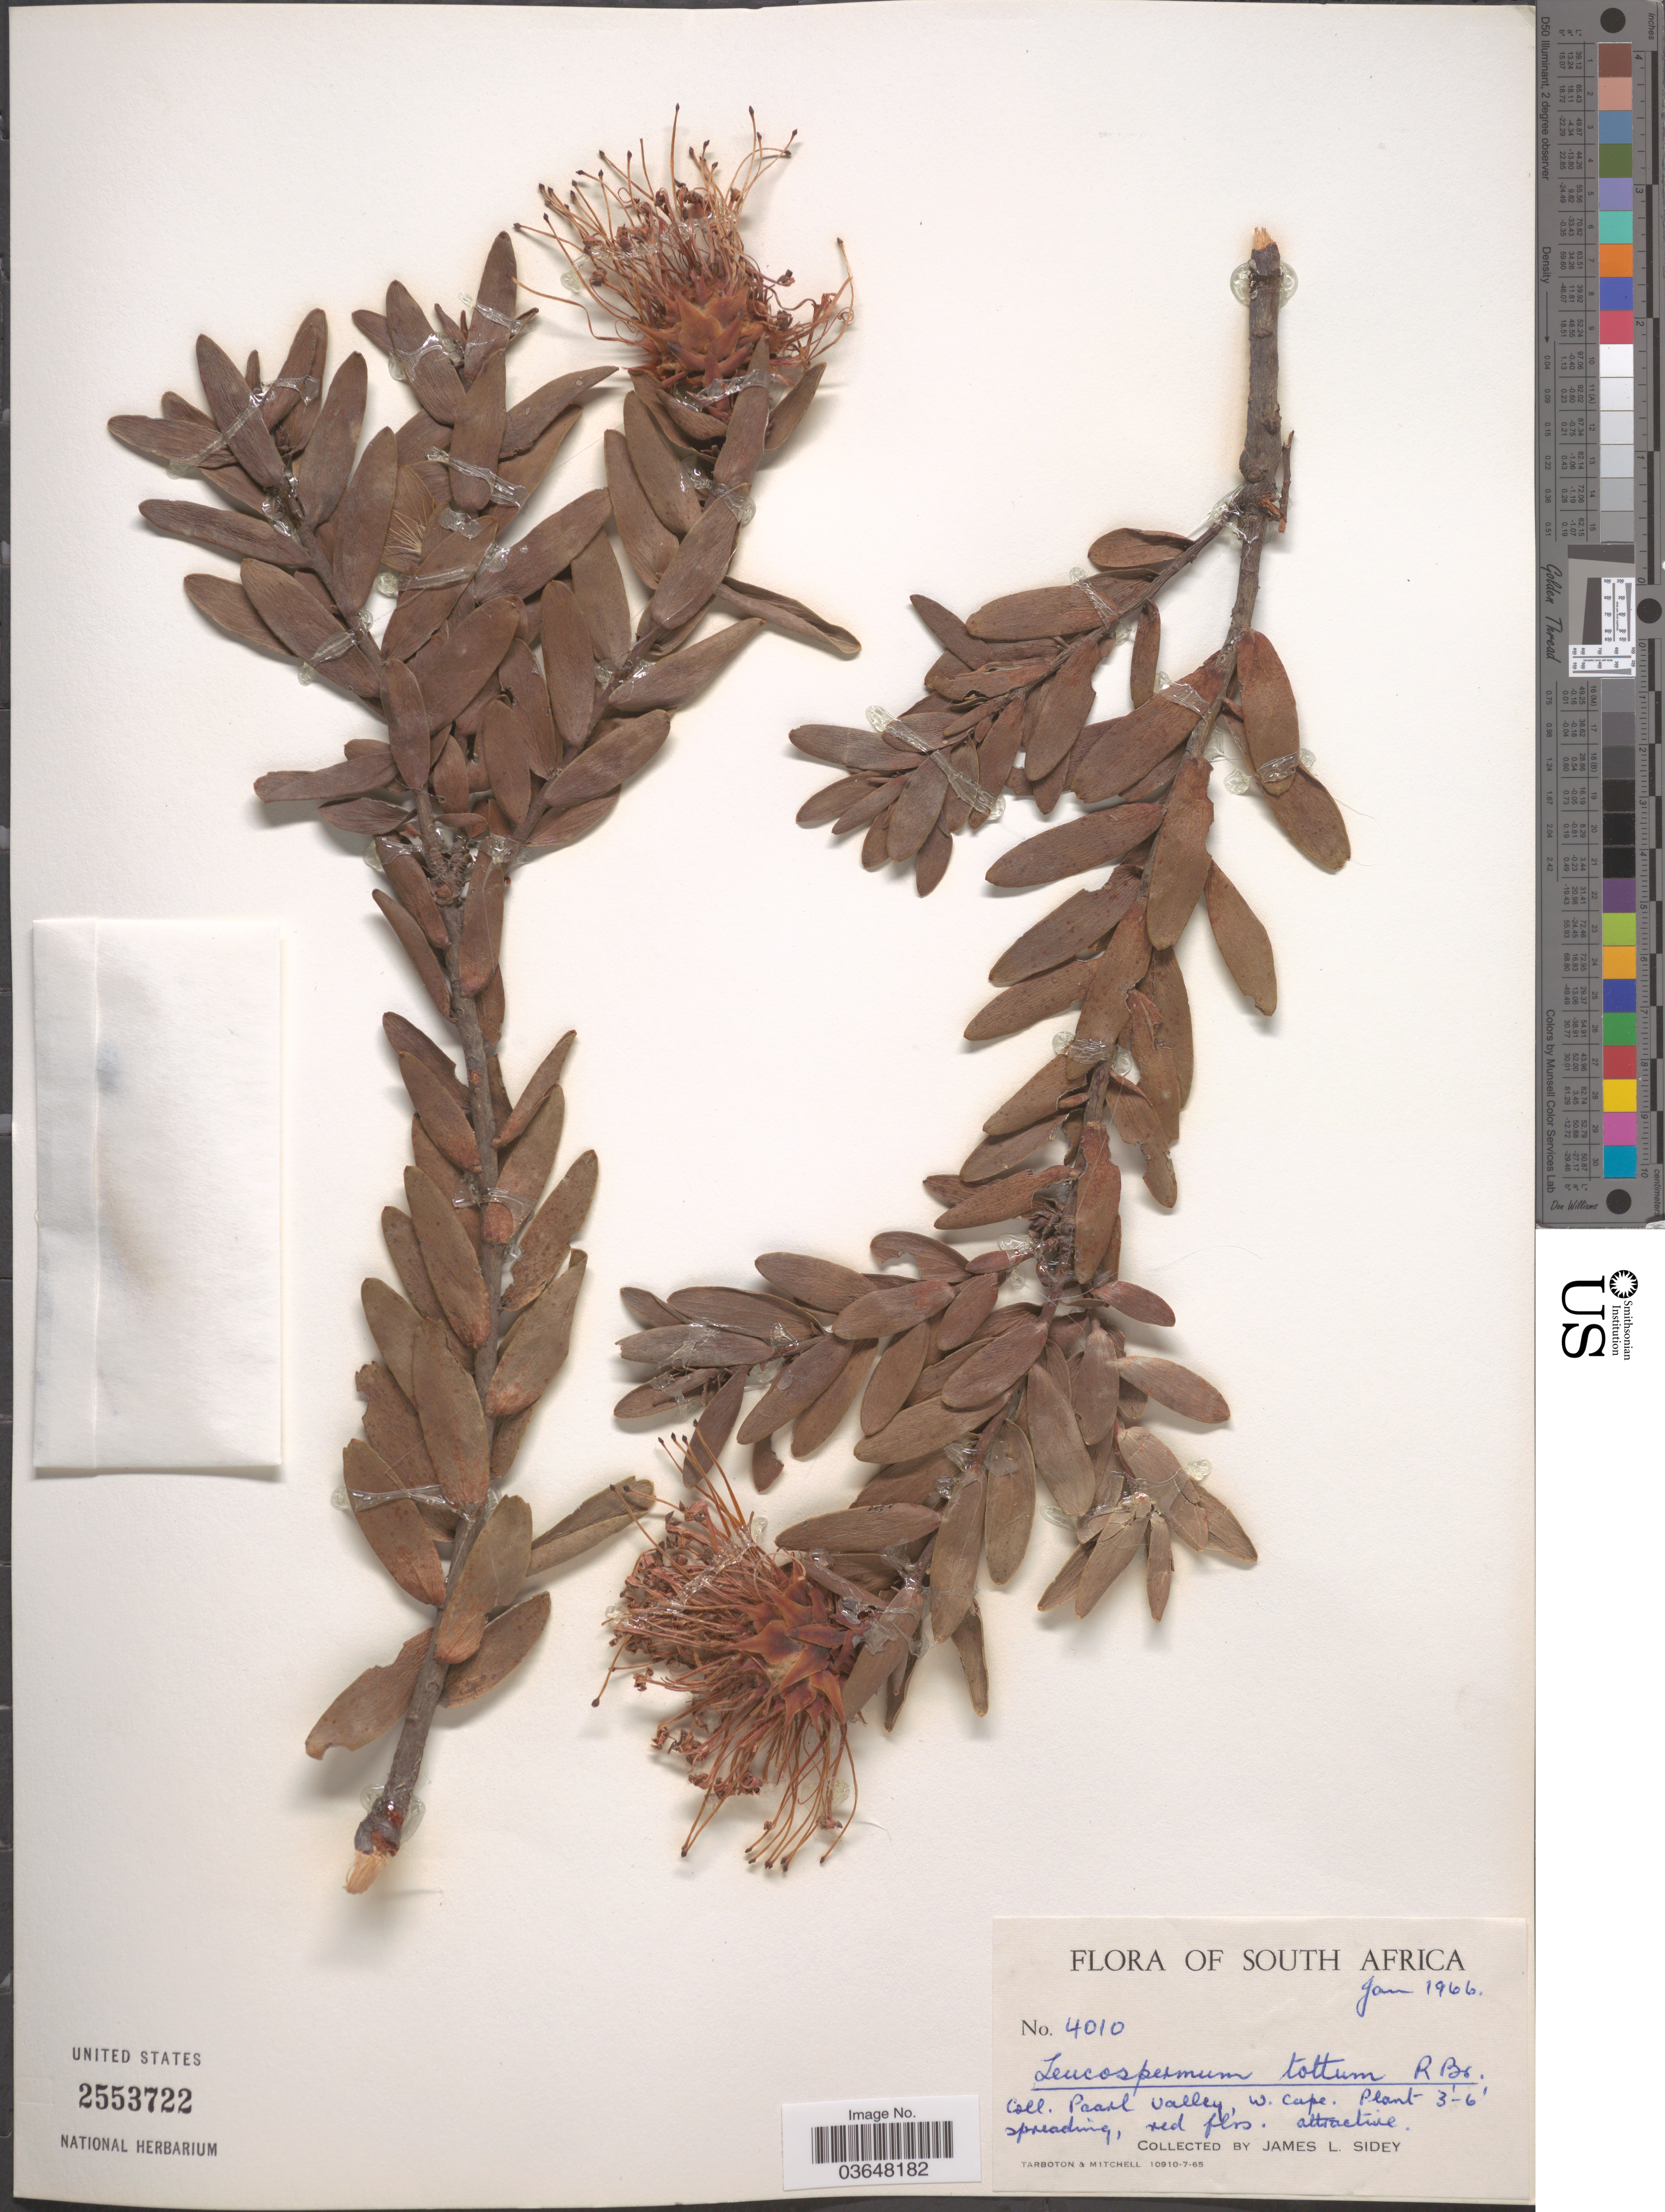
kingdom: Plantae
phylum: Tracheophyta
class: Magnoliopsida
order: Proteales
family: Proteaceae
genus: Leucospermum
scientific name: Leucospermum tottum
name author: R. Br.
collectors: J. L. Sidey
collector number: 4010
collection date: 1966-01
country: South Africa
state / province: Western Cape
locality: Paarl Valley, W. Cape.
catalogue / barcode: US 2553722